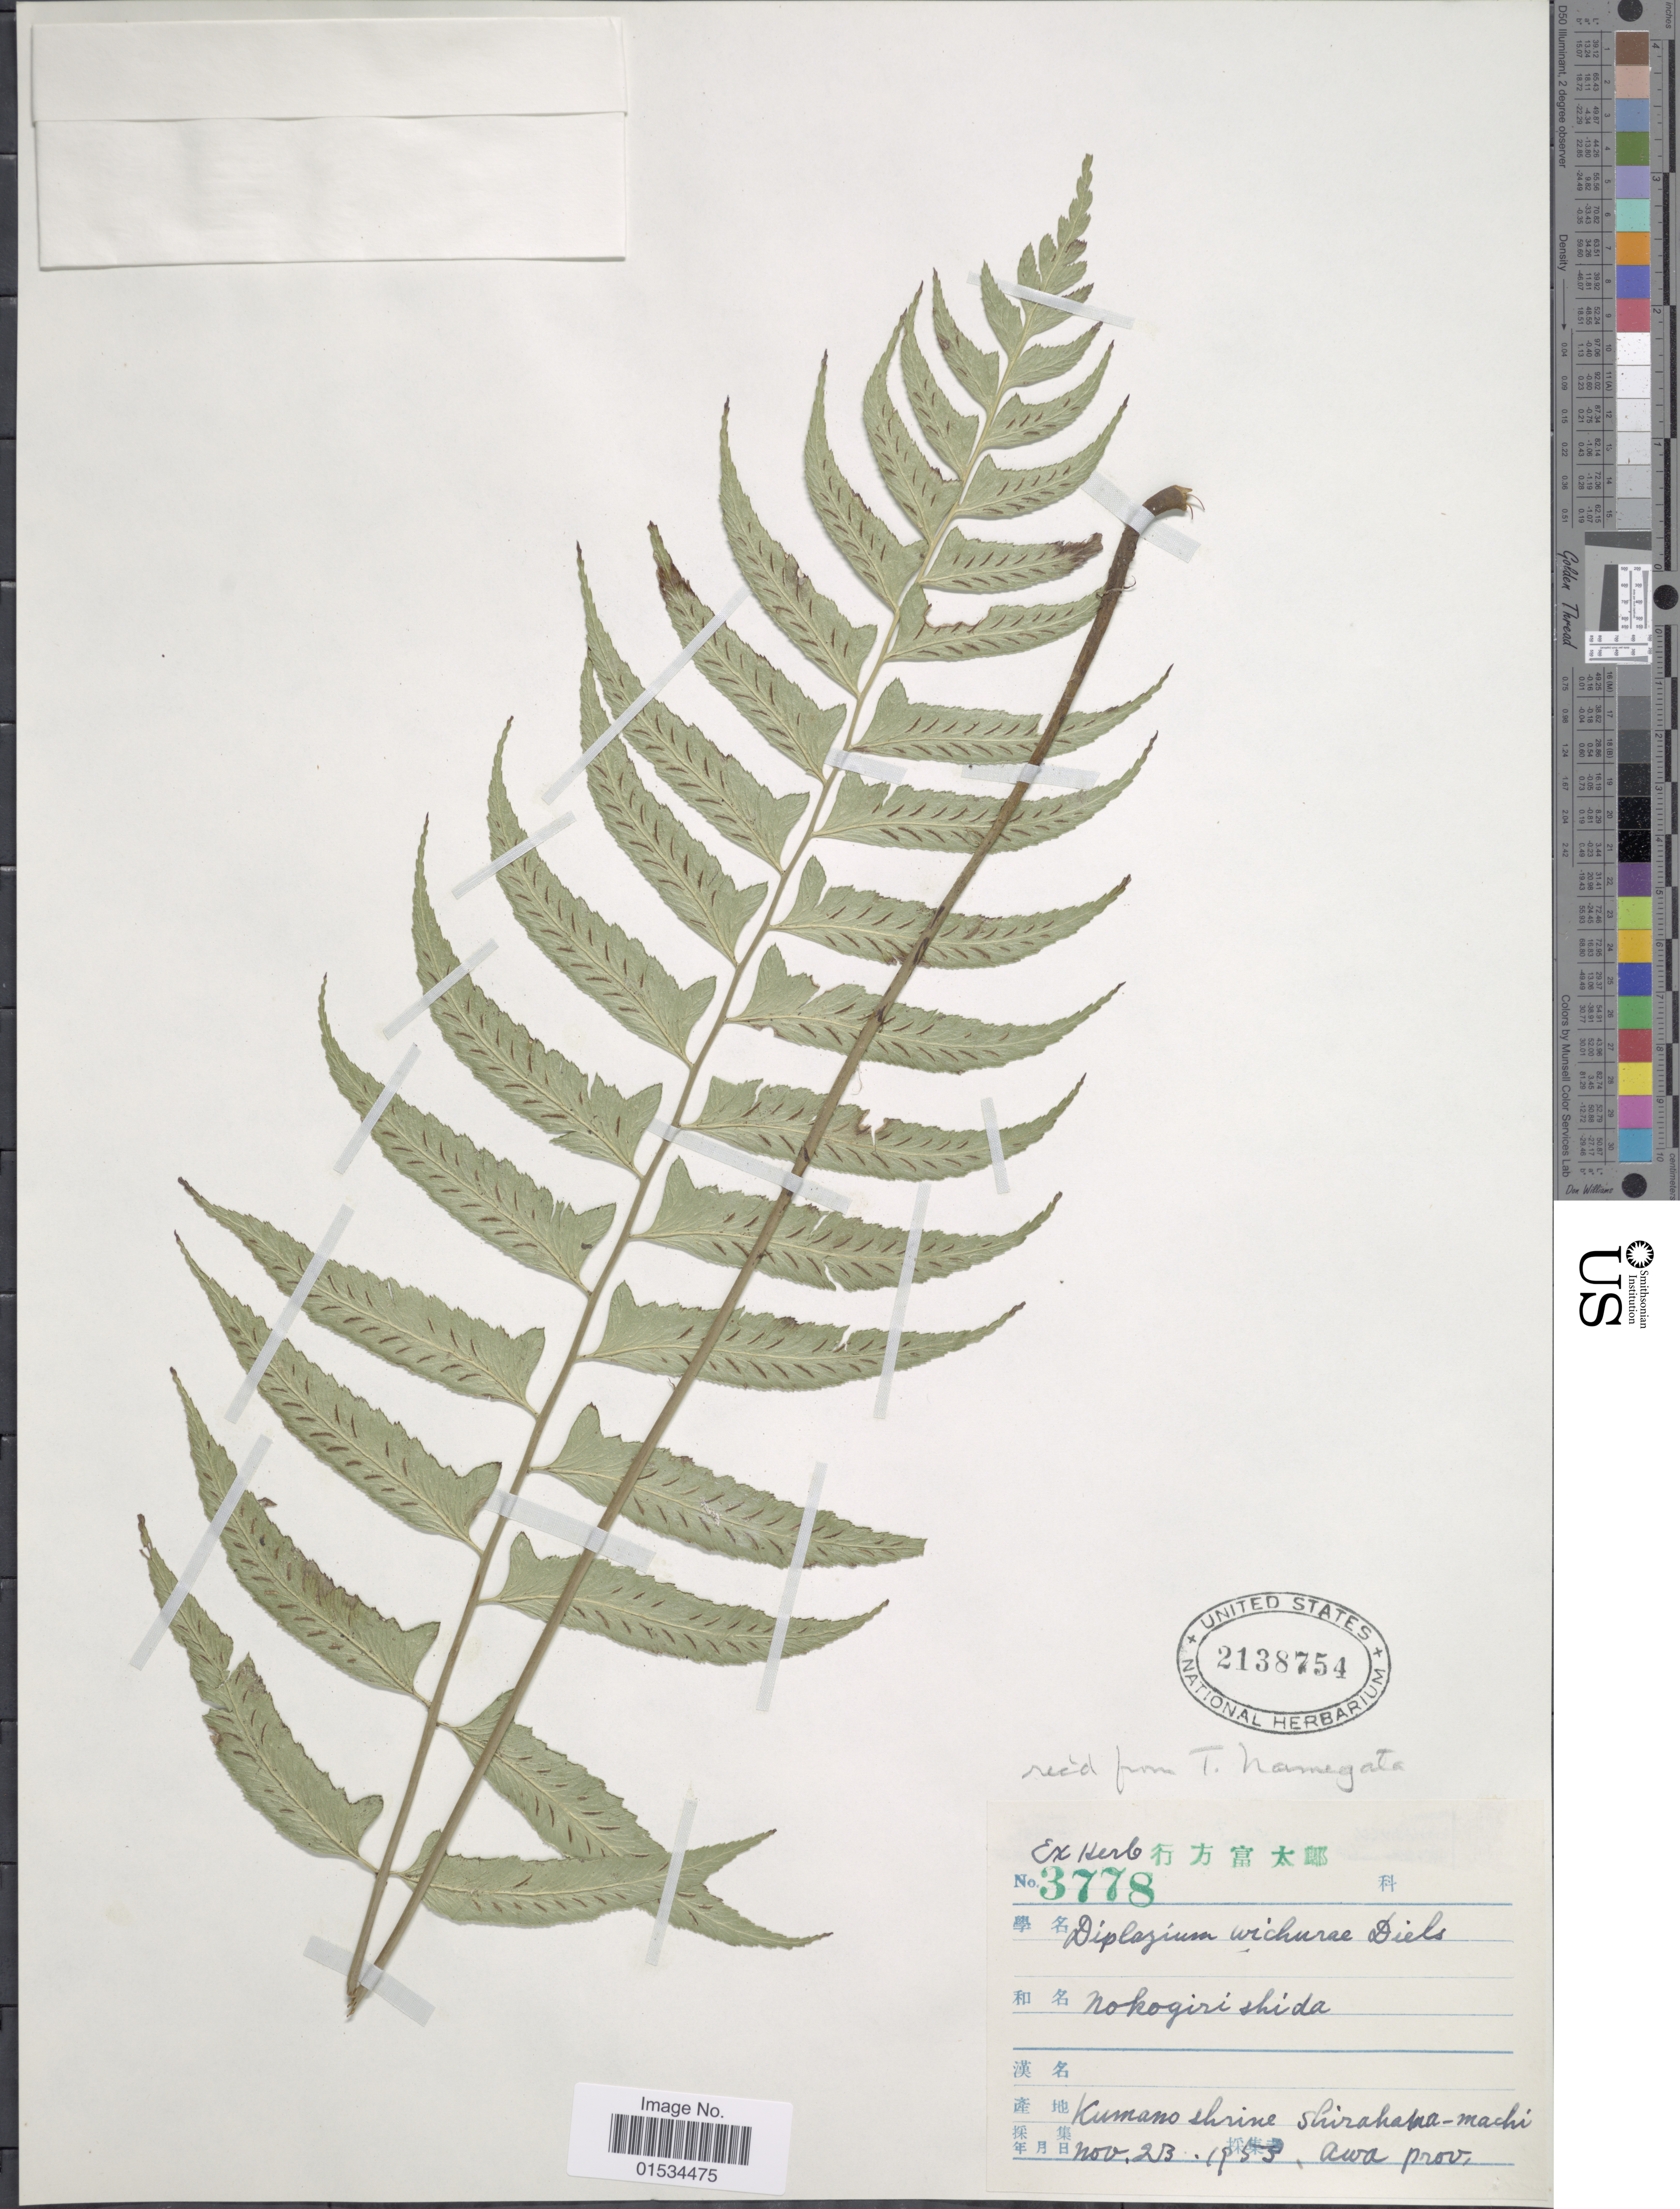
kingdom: Plantae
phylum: Tracheophyta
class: Polypodiopsida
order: Polypodiales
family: Athyriaceae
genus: Diplazium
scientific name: Diplazium wichurae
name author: (Mett.) Diels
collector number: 3778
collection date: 1953-11-23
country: Japan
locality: Kumano Shrine, Shirakama-machi, Awa Prov.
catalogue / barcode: US 2138754